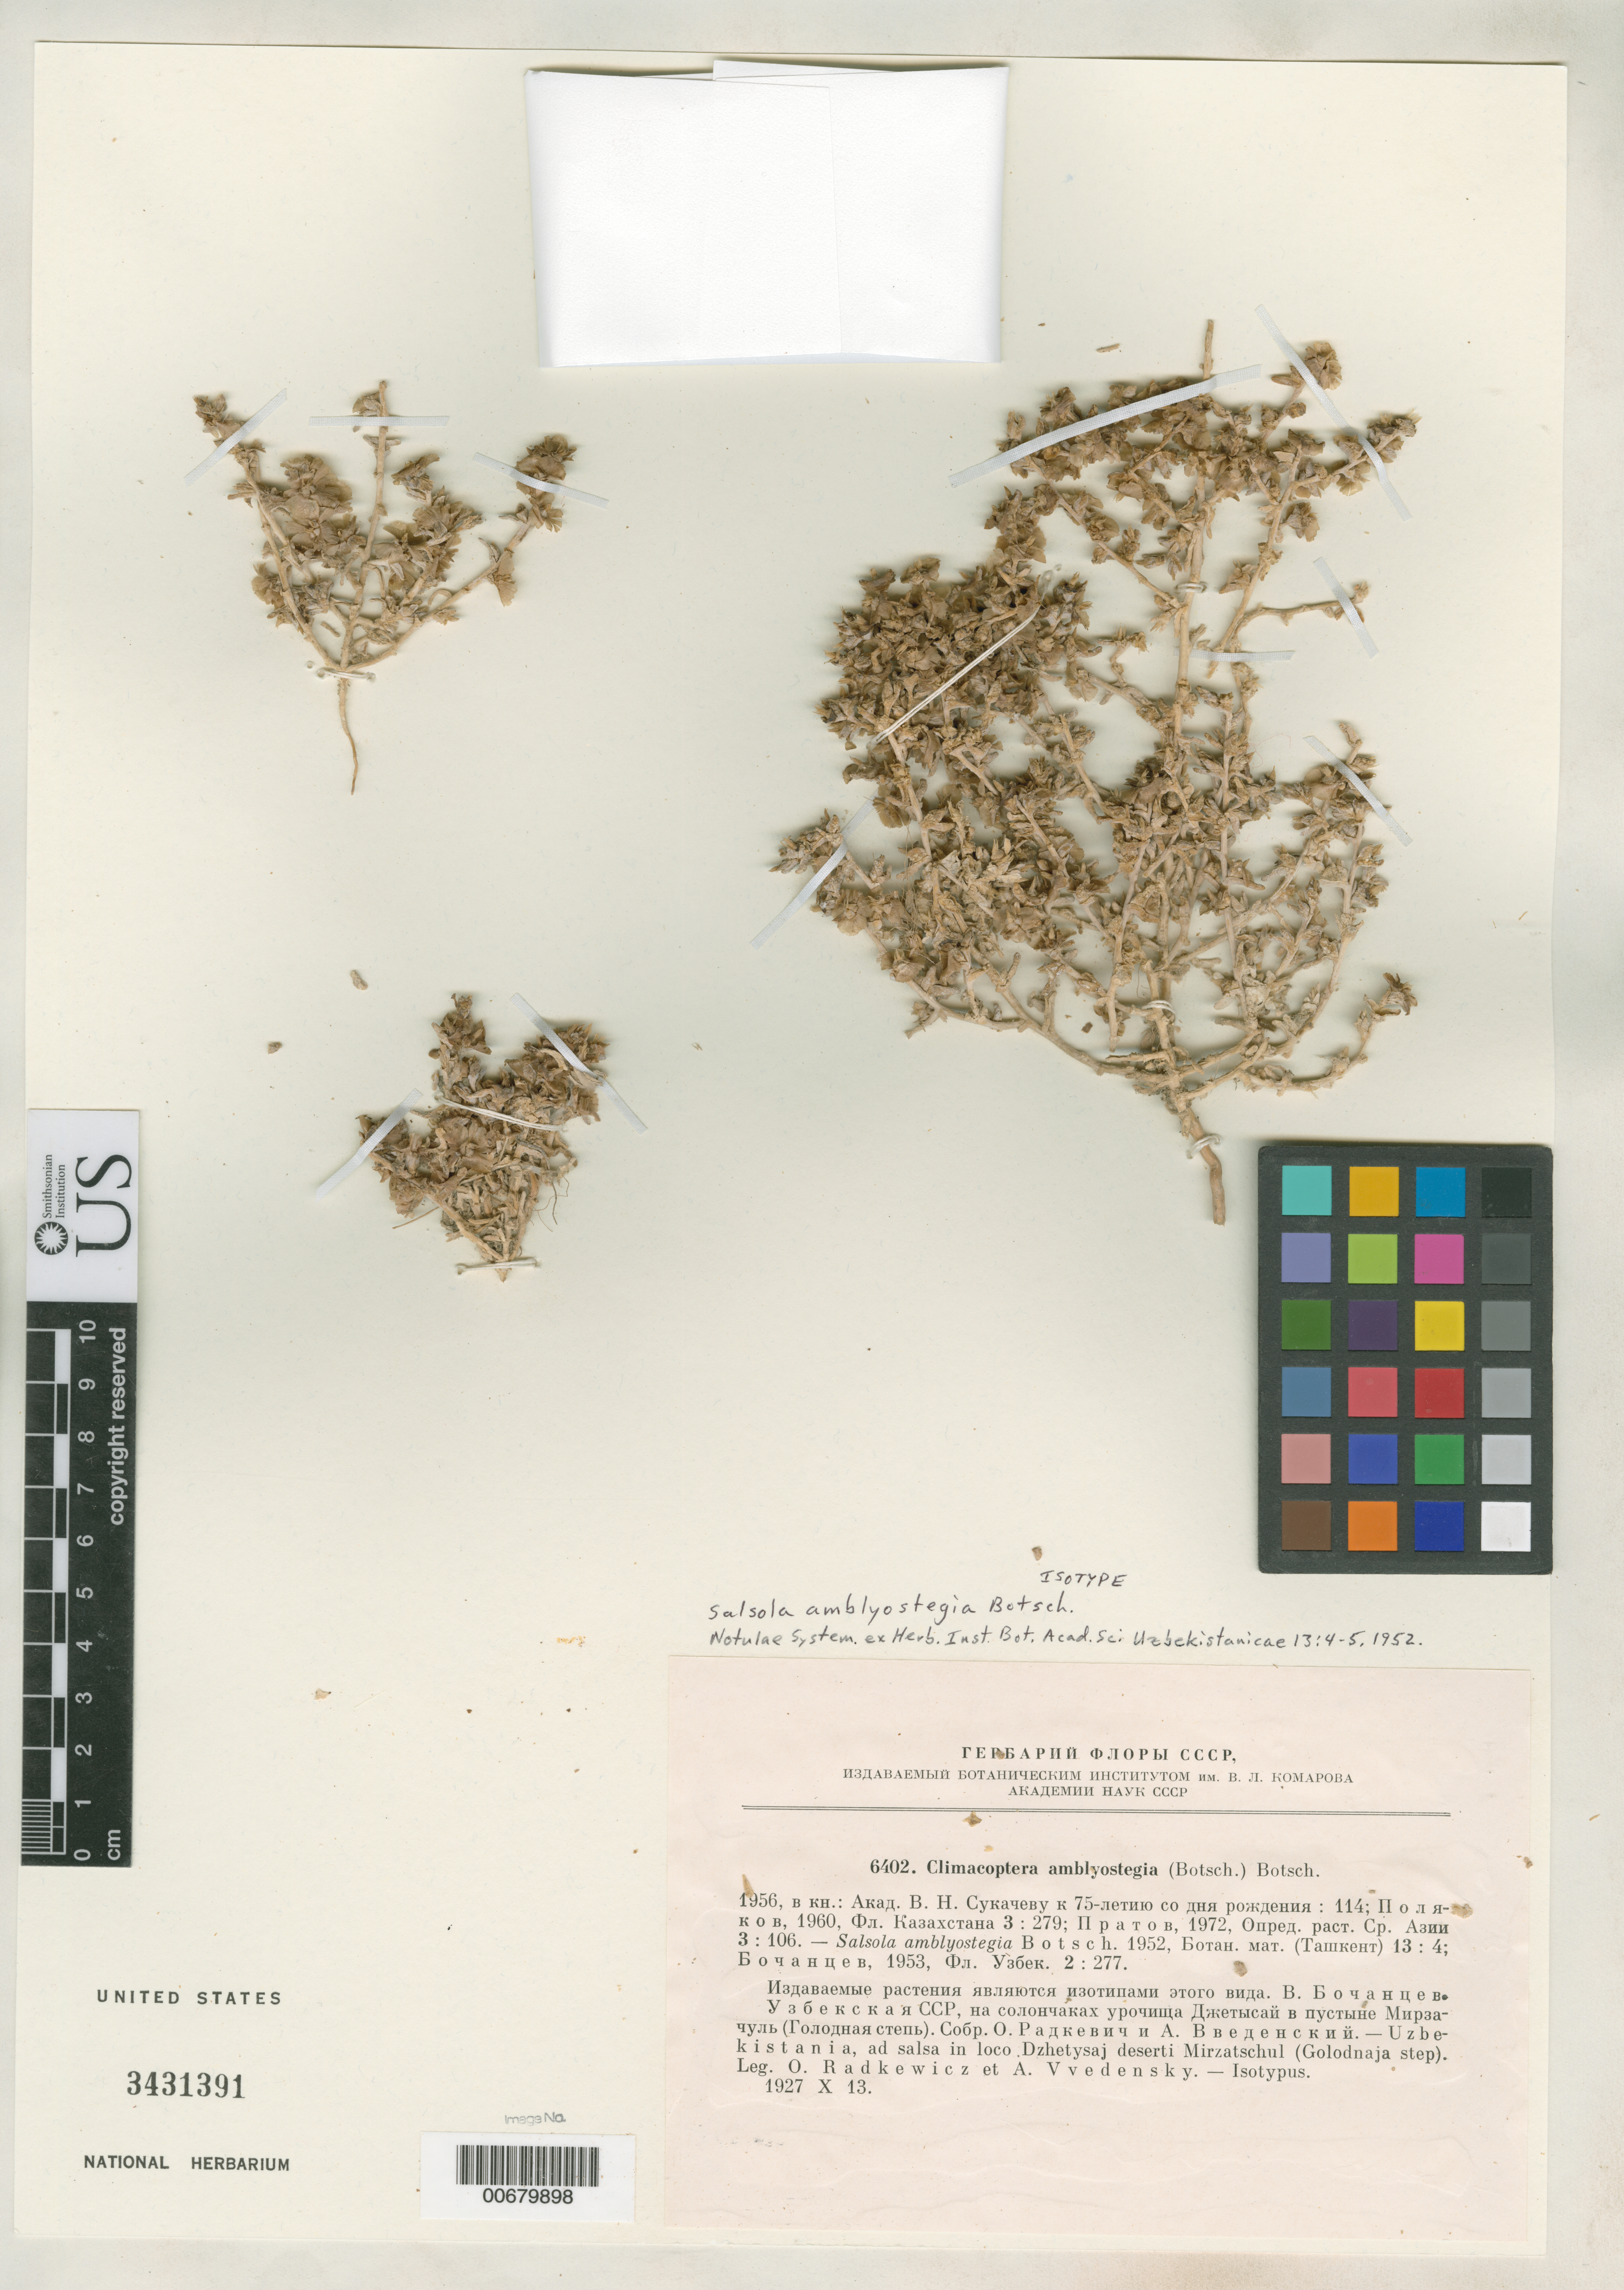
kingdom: Plantae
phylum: Tracheophyta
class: Magnoliopsida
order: Caryophyllales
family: Amaranthaceae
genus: Salsola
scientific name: Salsola amblyostegia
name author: Botsch.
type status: Isotype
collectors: O. Radkewicz & A. Vvedensky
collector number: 6402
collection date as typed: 13 Oct 1927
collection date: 1927-10-13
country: Uzbekistan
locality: Ad salsa in loco Dzhetysaj deserti Mirzatschul (Golodnaja step.)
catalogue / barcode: US 3431391